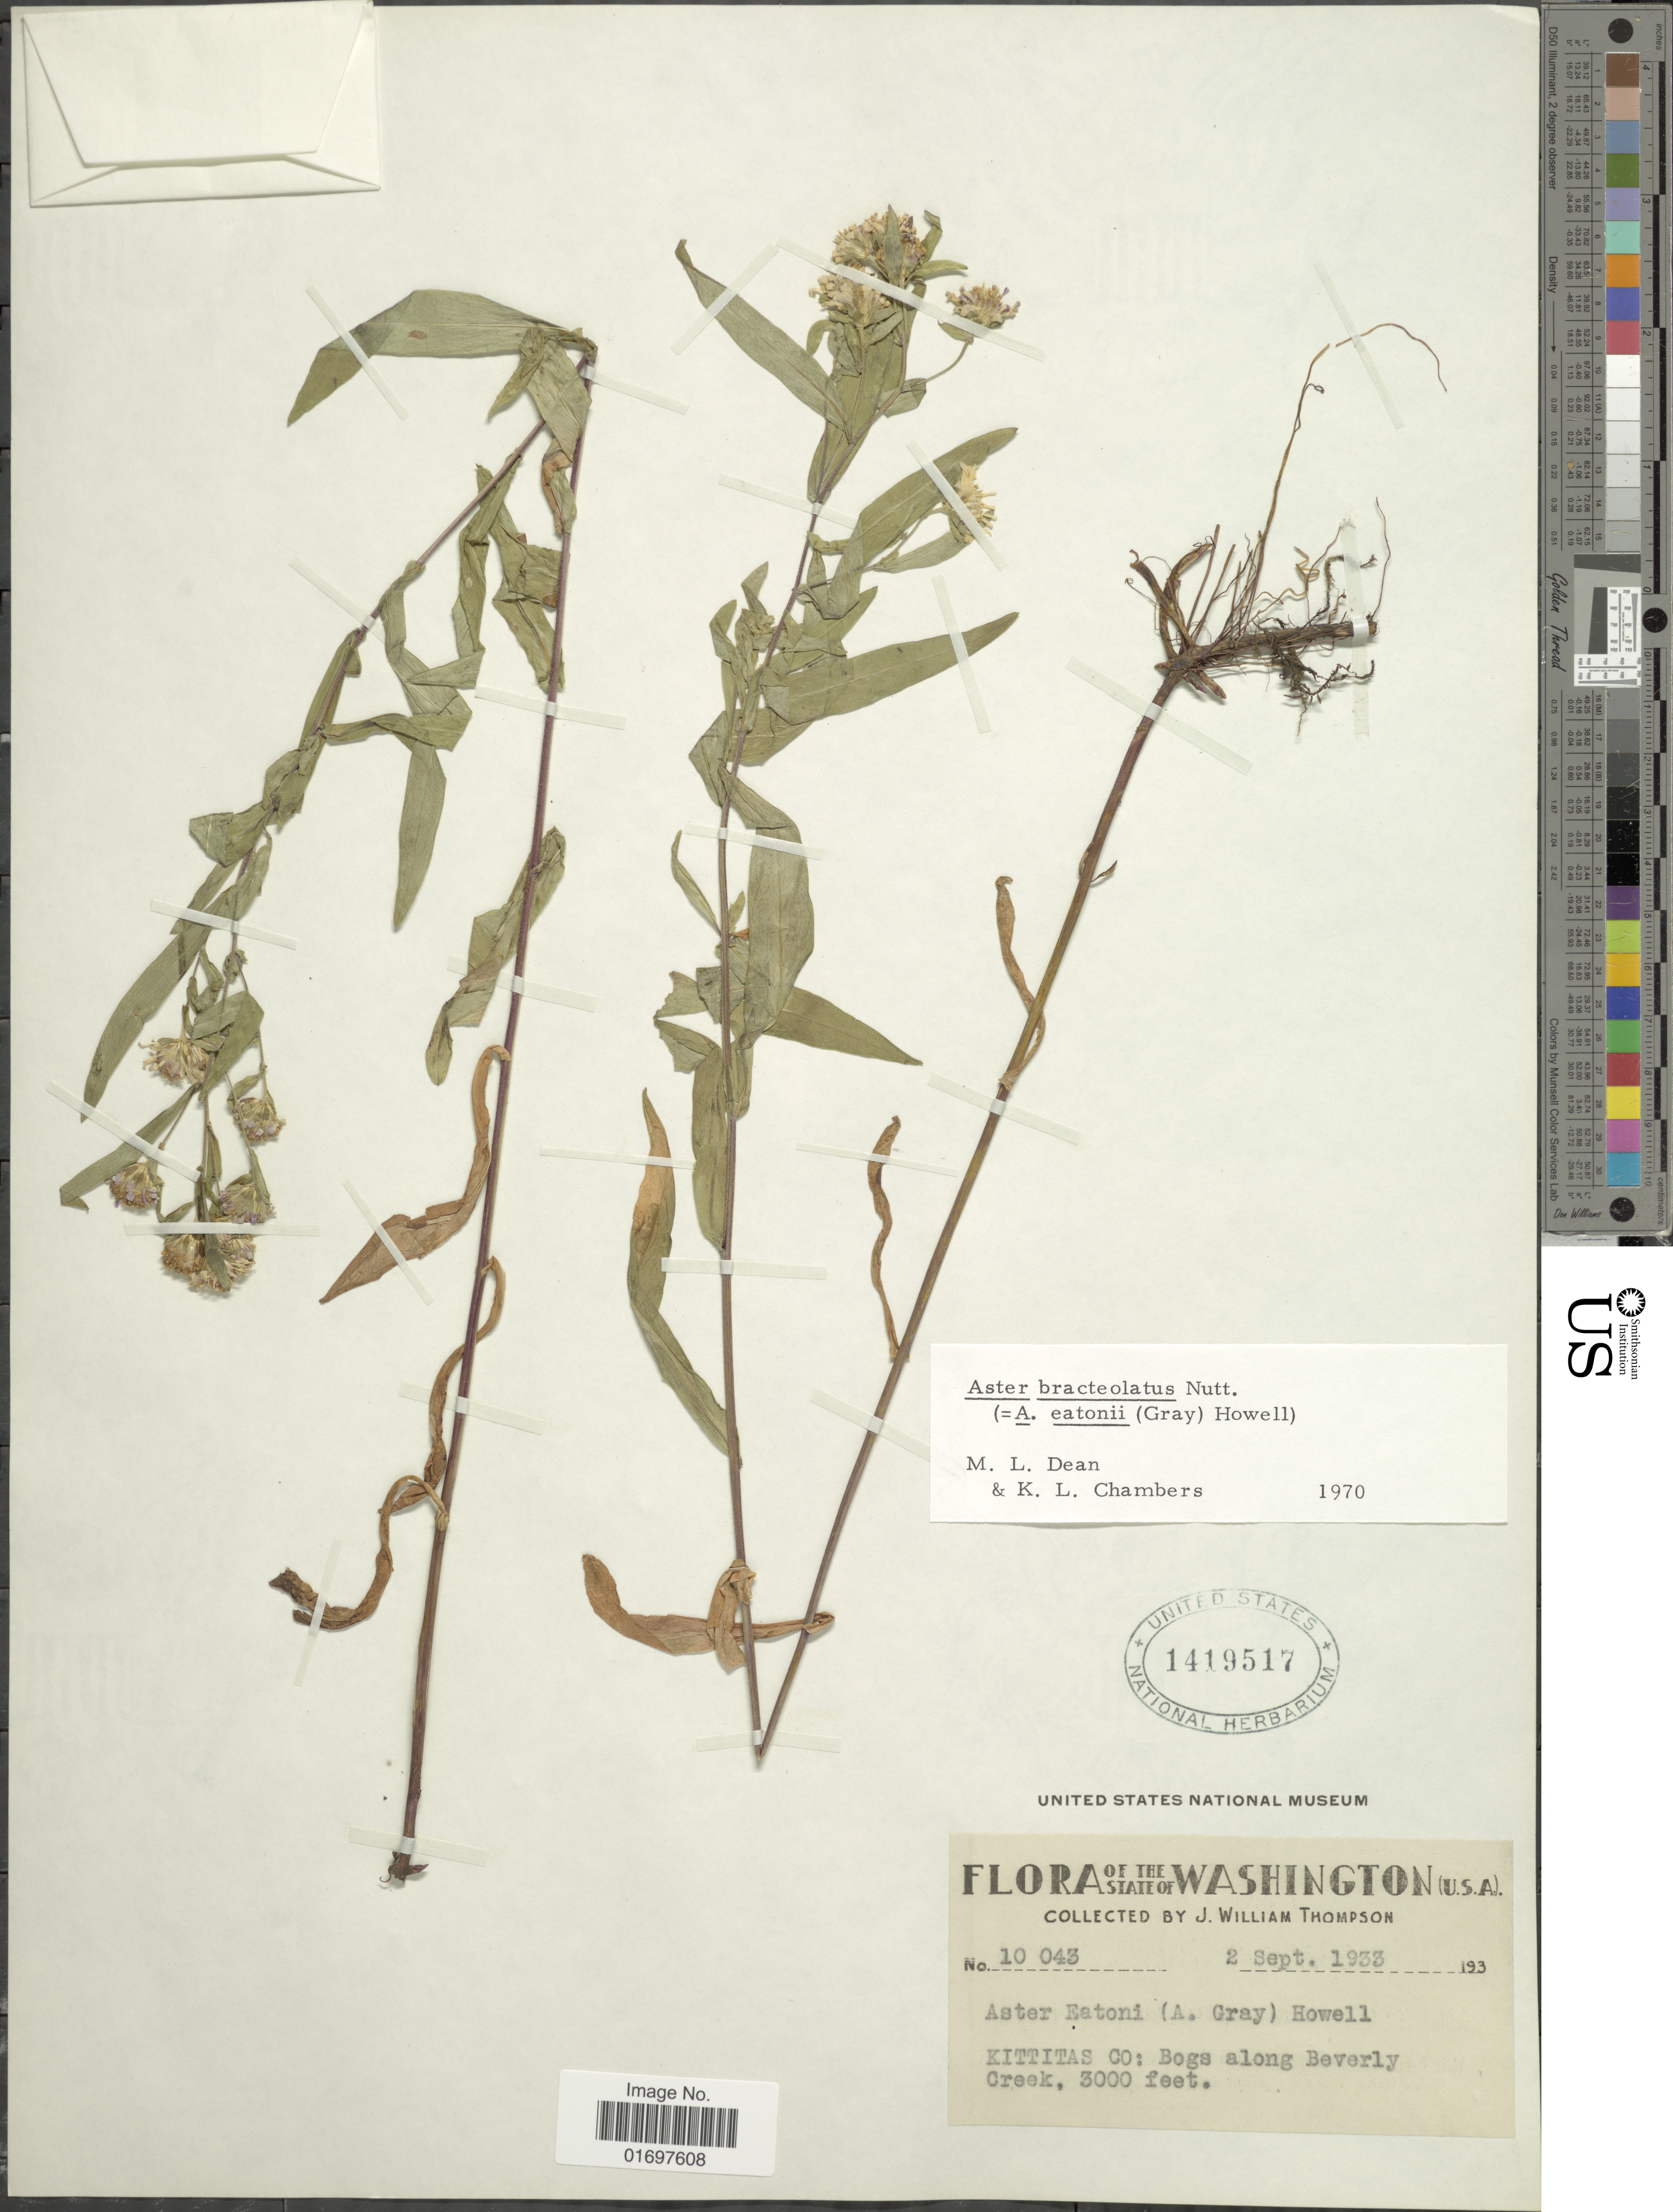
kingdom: Plantae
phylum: Tracheophyta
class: Magnoliopsida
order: Asterales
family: Asteraceae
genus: Symphyotrichum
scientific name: Symphyotrichum bracteolatum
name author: (Nutt.) G.L. Nesom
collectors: J. W. Thompson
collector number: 10043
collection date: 1933-09-02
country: United States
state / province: Washington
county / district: Kittitas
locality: Washington (U.S.A) , Kittitas Co: Bogs along Beverly, Creek.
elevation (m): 914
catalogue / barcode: US 1419517